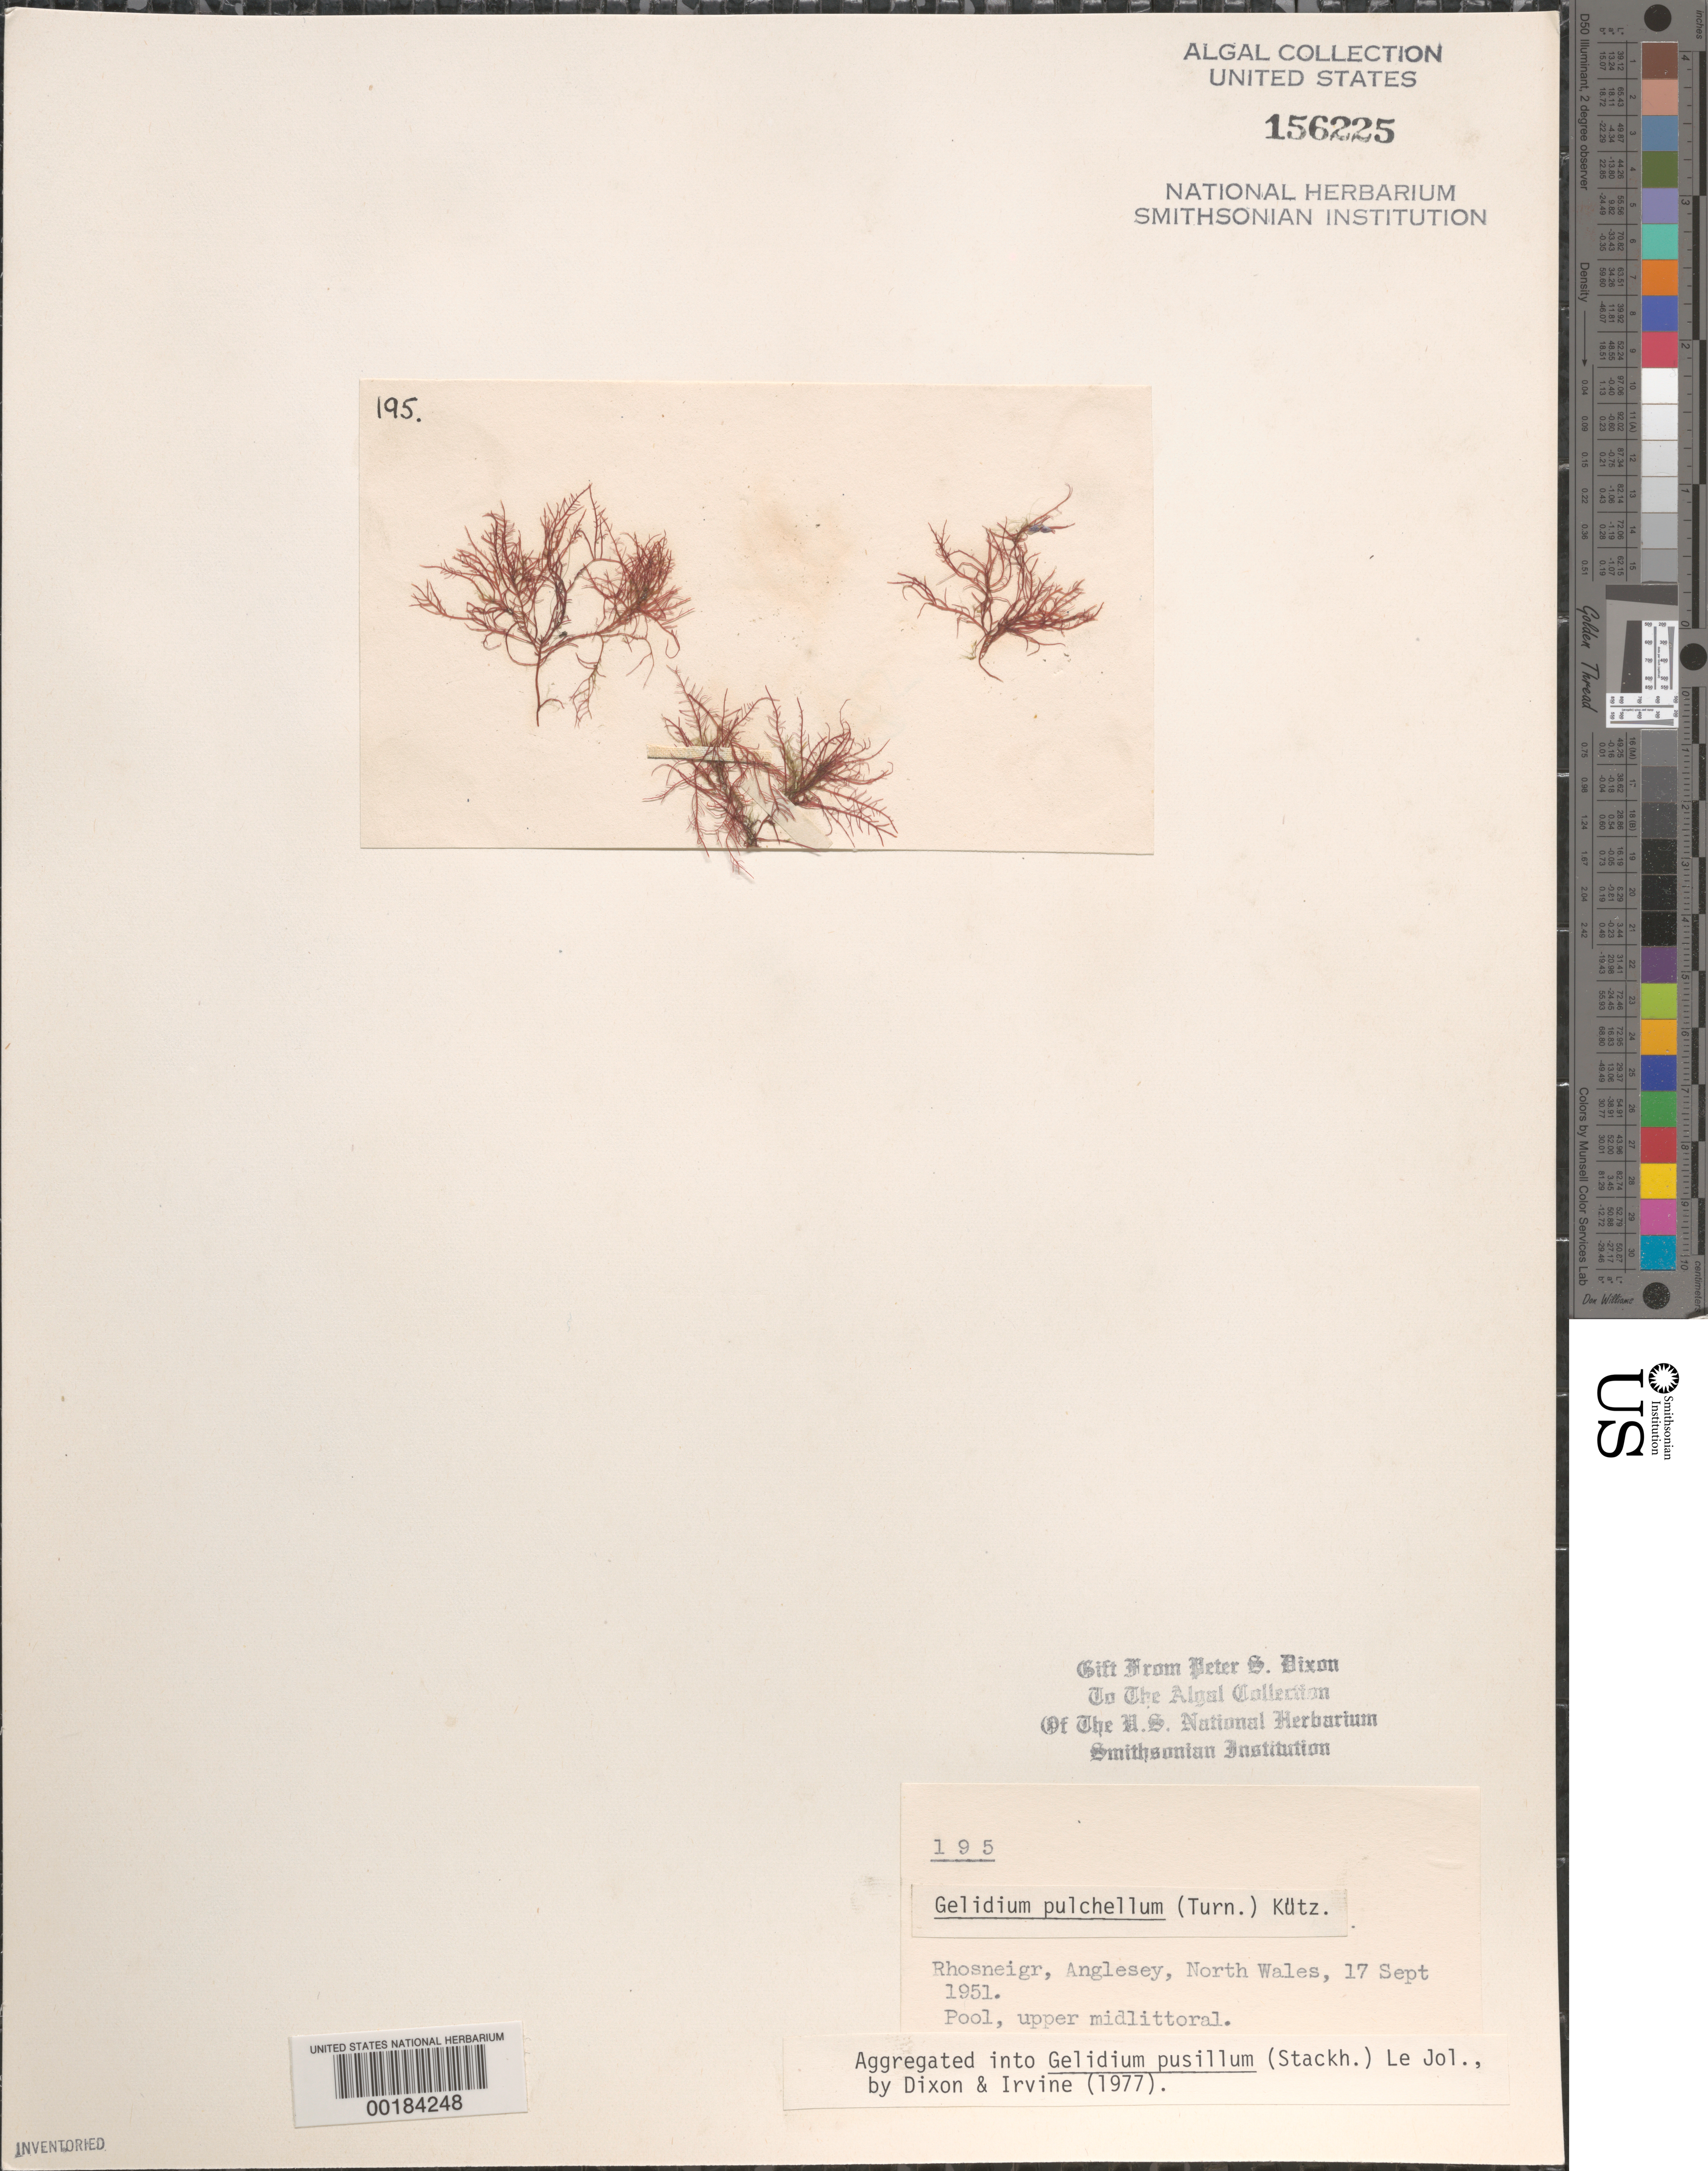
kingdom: Plantae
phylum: Rhodophyta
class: Florideophyceae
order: Gelidiales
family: Gelidiaceae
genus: Gelidium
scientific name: Gelidium pusillum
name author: (Stackh.) Le Jol.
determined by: Dixon, P. S.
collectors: P. S. Dixon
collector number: PSD 195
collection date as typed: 17 Sep 1951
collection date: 1951-09-17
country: United Kingdom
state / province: Wales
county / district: Gwynedd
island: Anglesey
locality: Rhosneigr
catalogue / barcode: US 156225